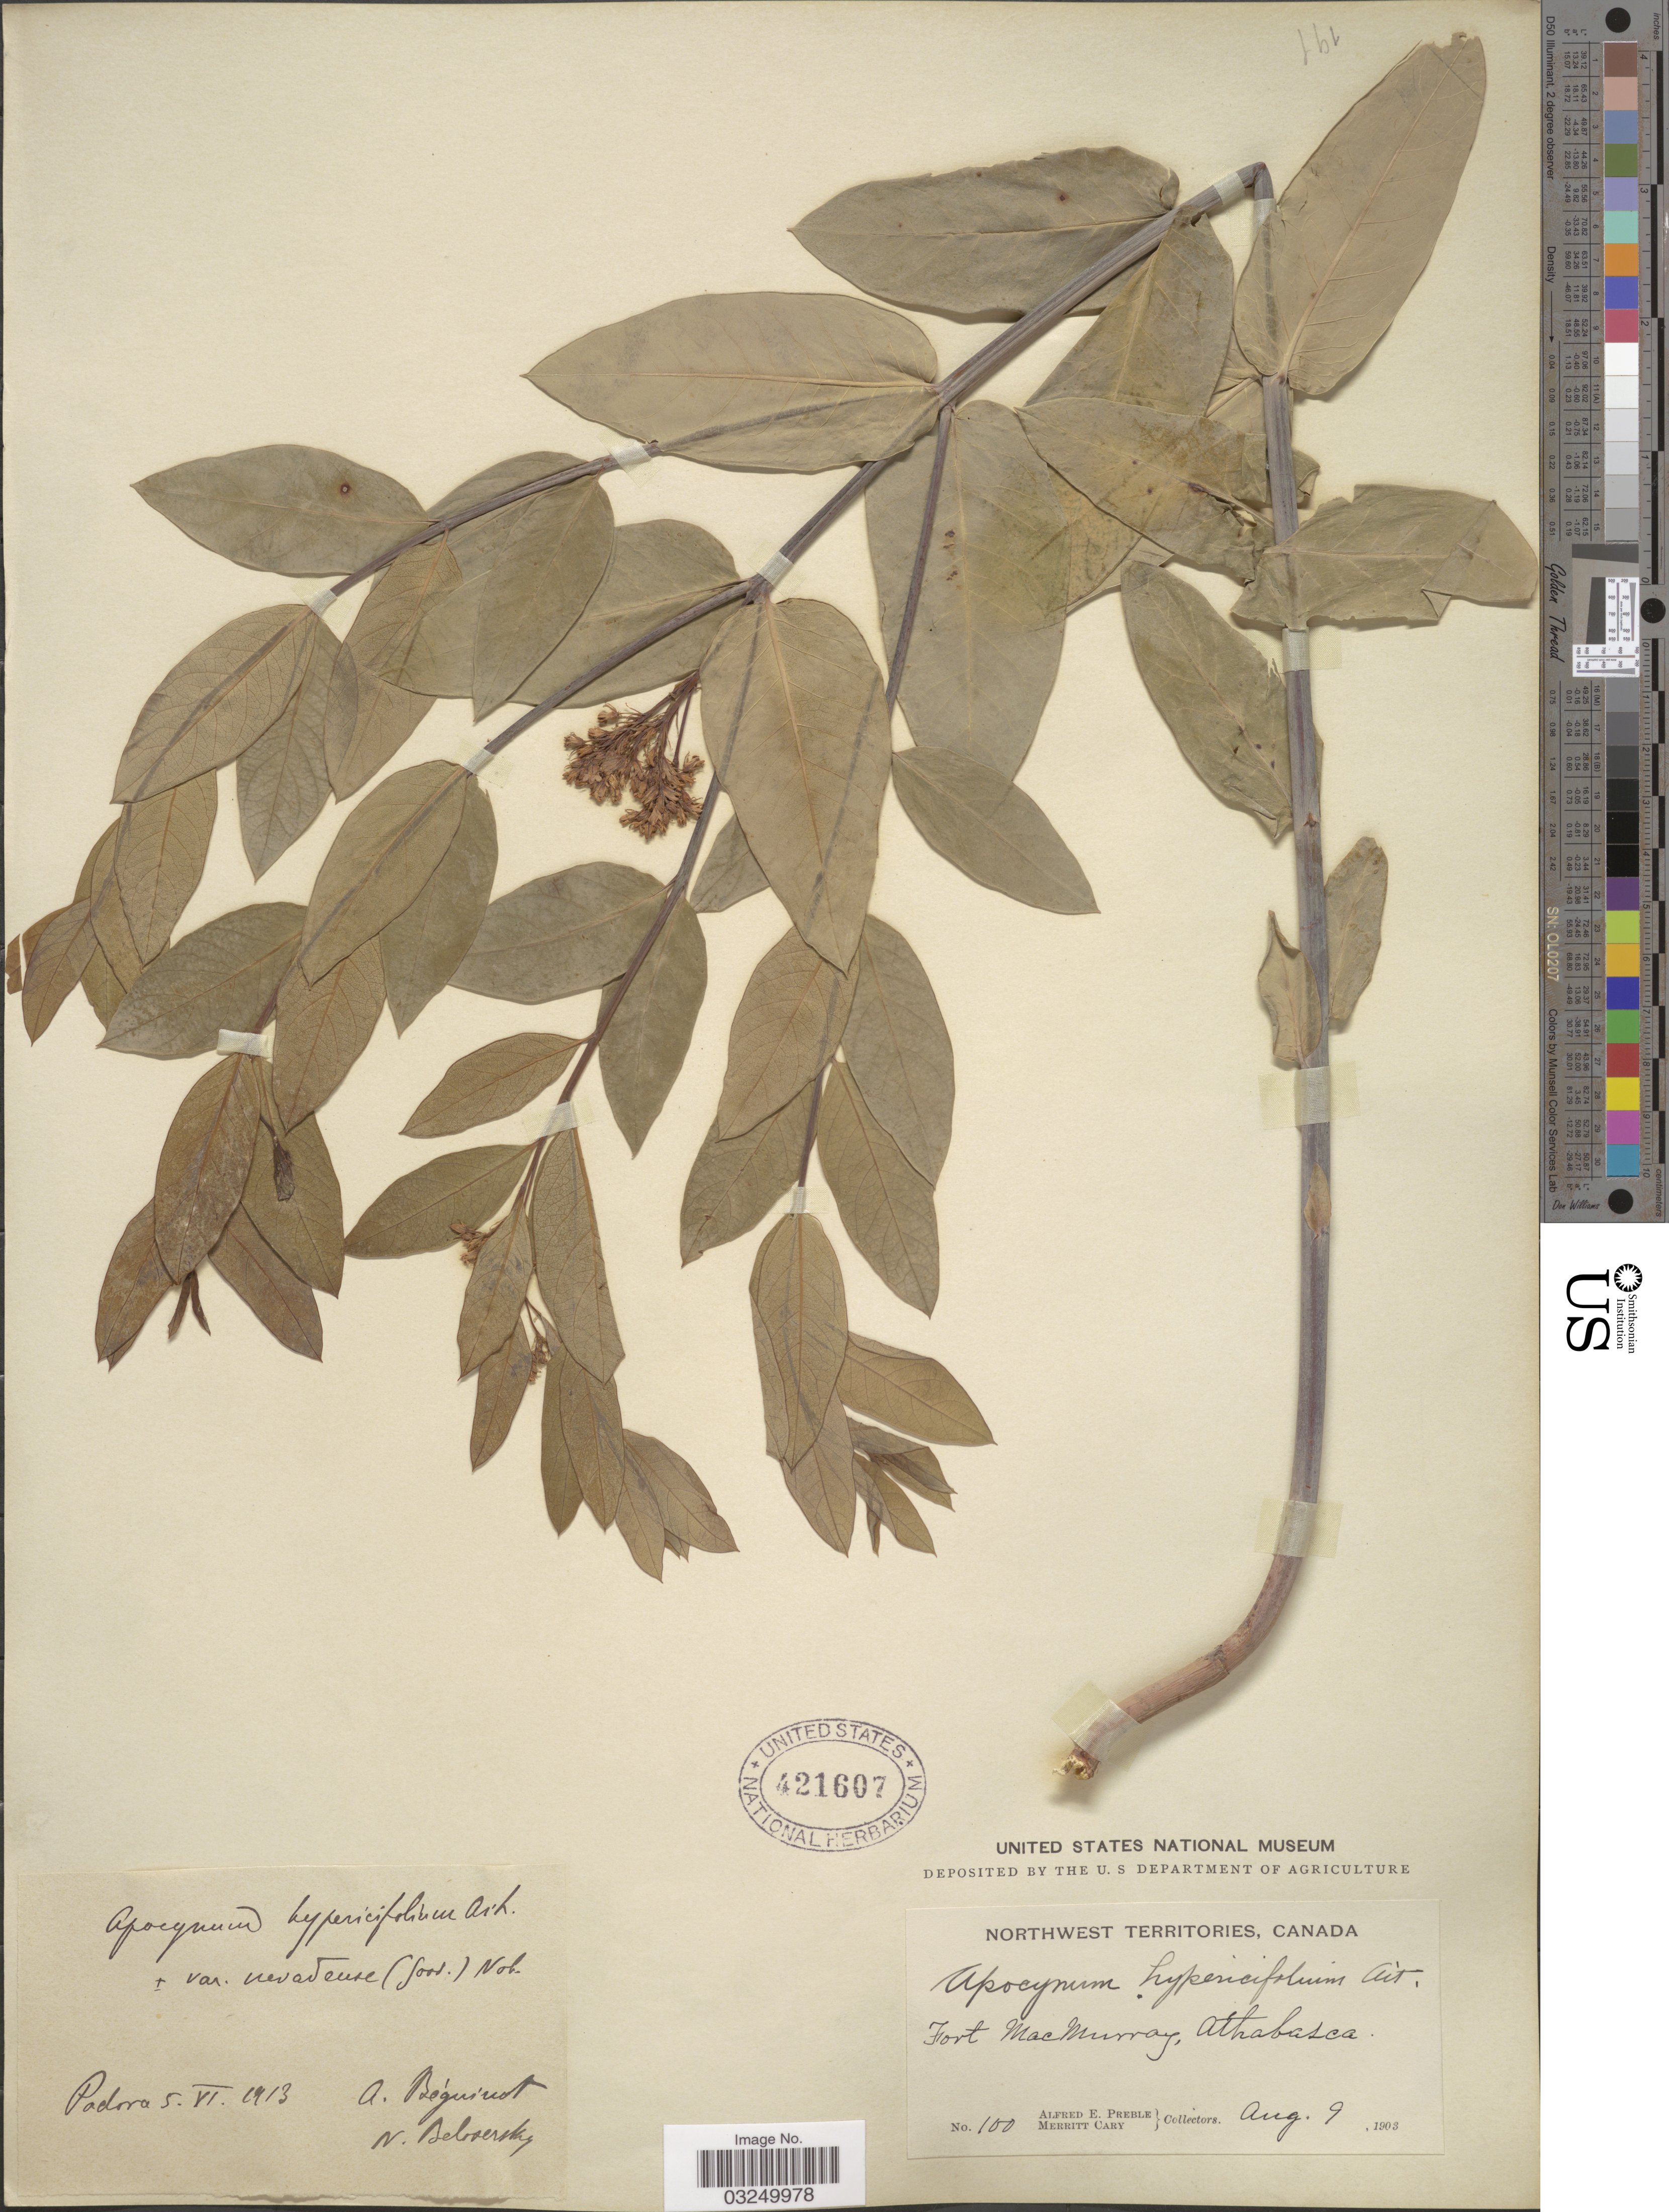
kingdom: Plantae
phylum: Tracheophyta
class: Magnoliopsida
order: Gentianales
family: Apocynaceae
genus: Apocynum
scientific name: Apocynum nevadense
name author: Goodd.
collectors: A. Preble & M. Cary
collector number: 100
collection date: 1903-08-09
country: Canada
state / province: Northwest Territories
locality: Fort MacMurray, Athabasca.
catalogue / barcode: US 421607